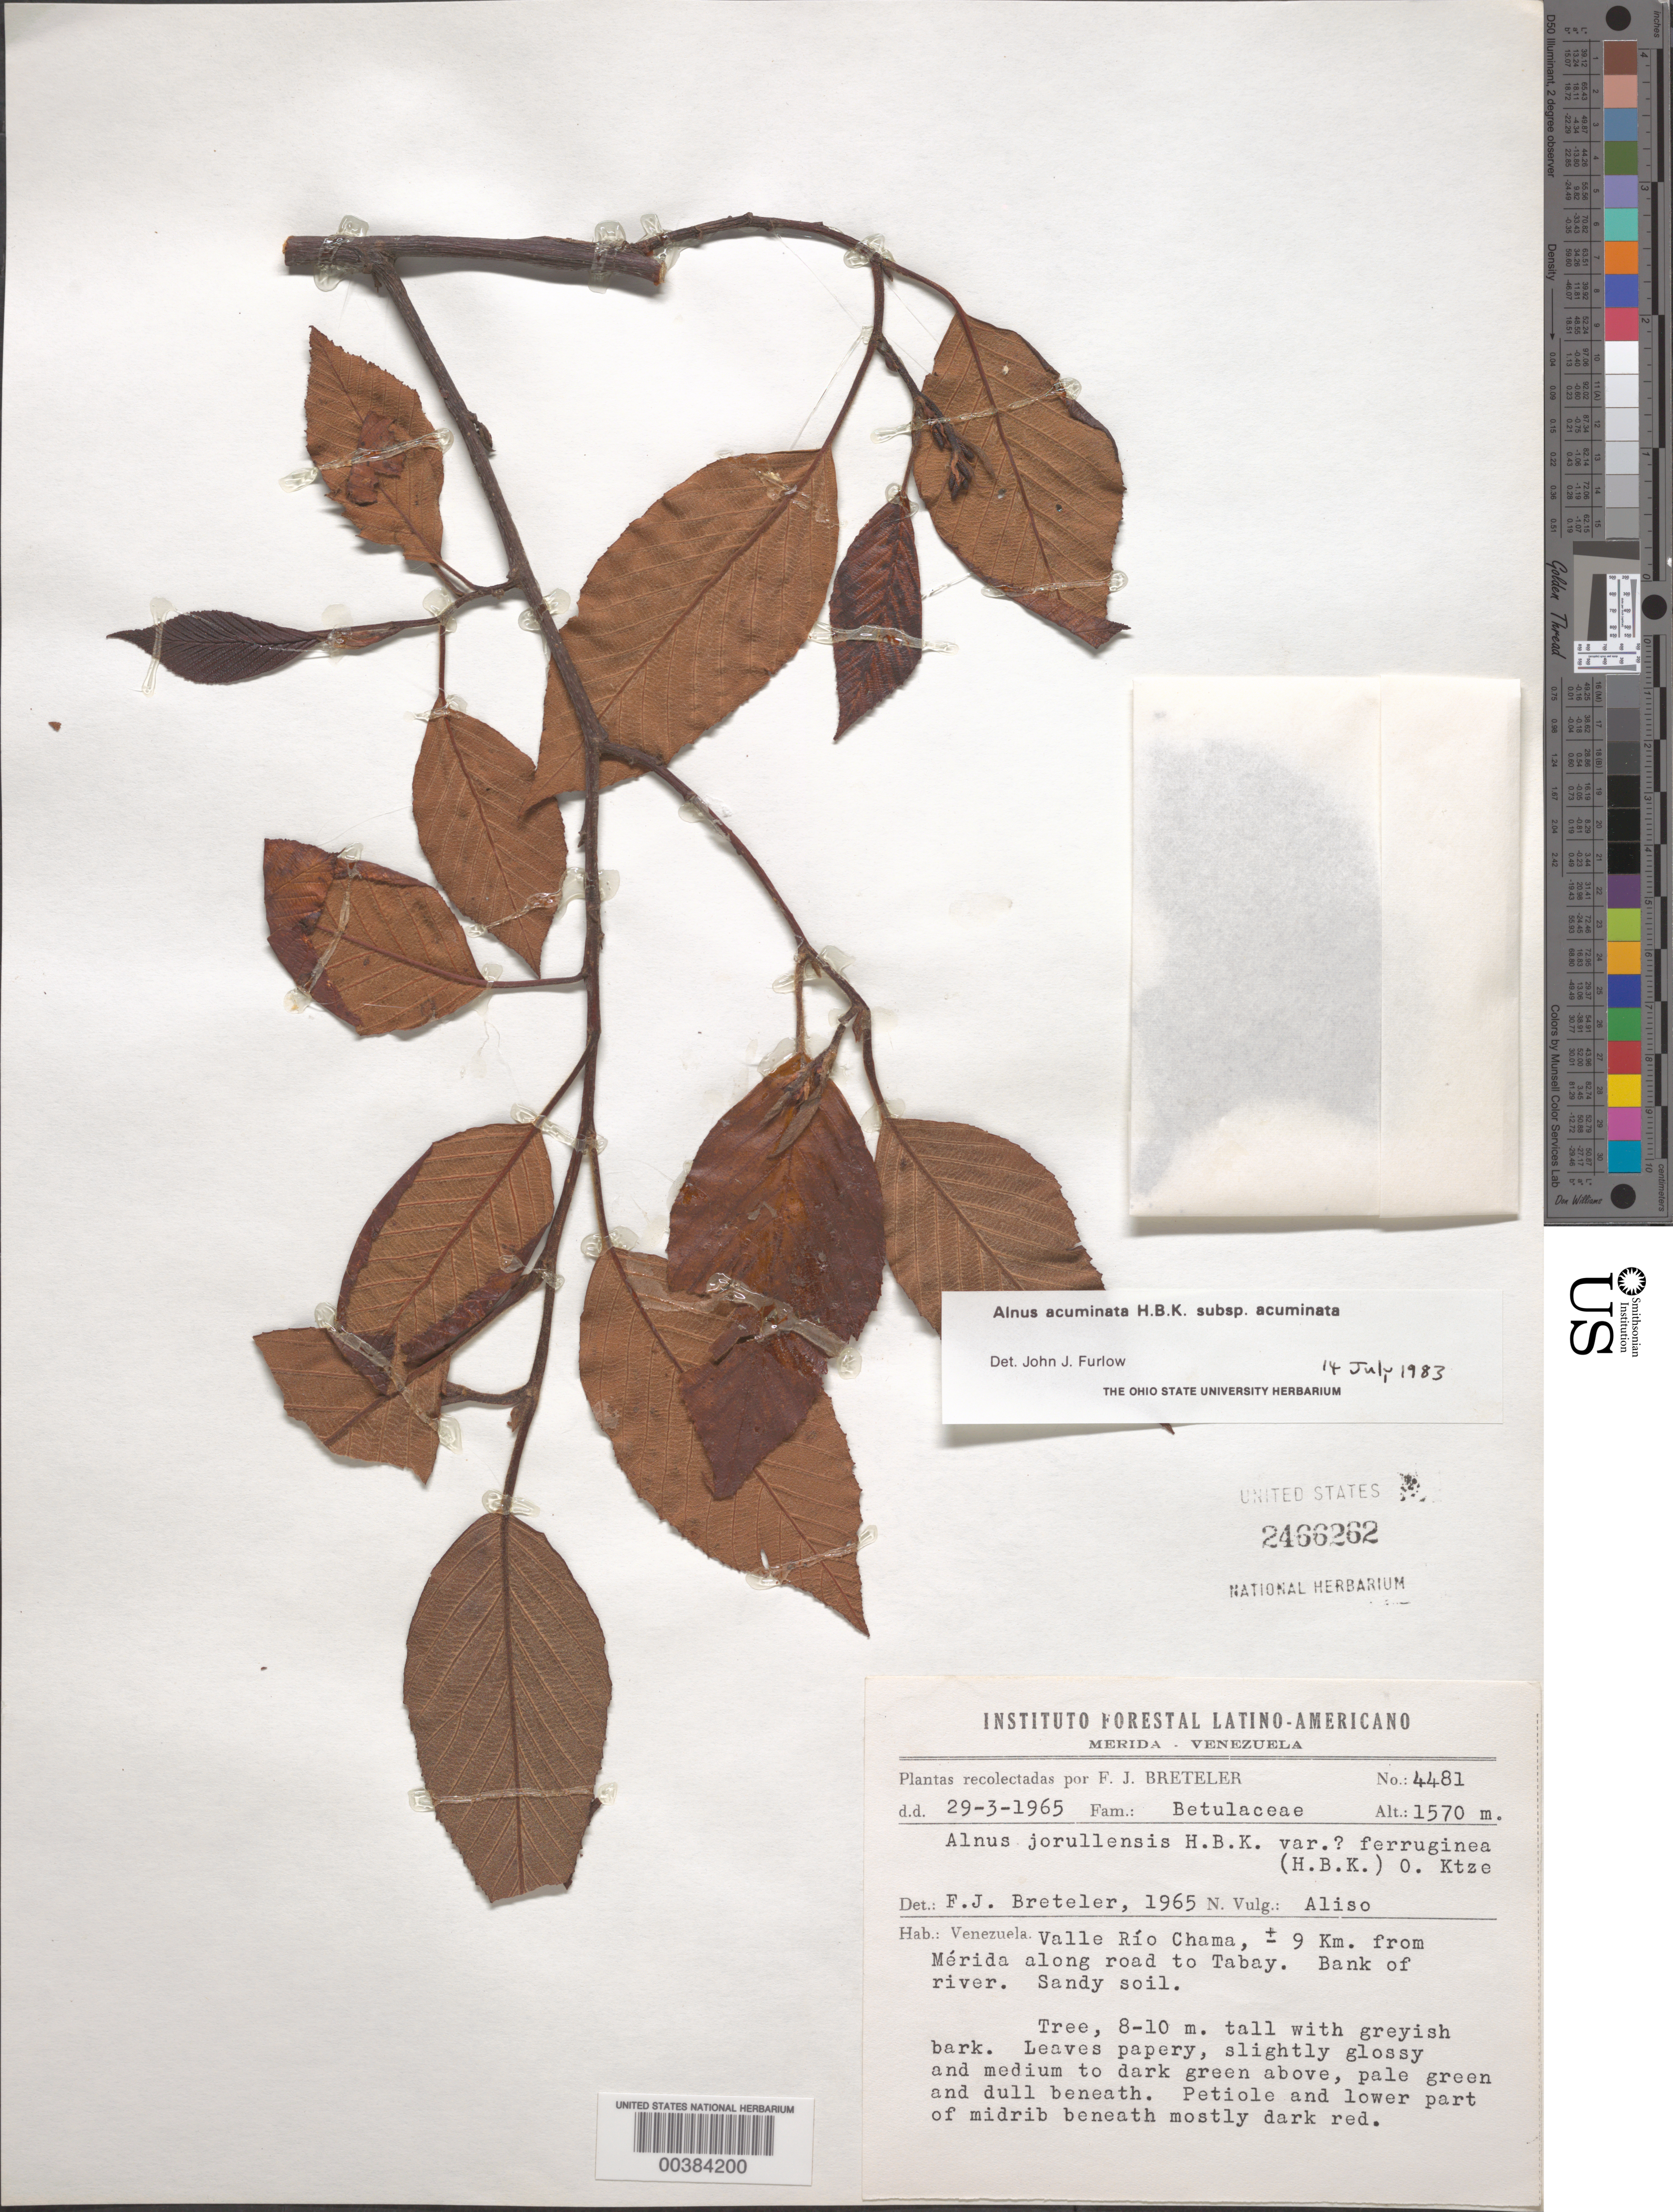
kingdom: Plantae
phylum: Tracheophyta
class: Magnoliopsida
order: Fagales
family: Betulaceae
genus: Alnus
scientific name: Alnus acuminata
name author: Kunth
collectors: F. J. Breteler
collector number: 4481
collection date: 1965-03-29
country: Venezuela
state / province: Mérida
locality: Valle Río Chama, ± 9 Km. from Mérida along road to Tabay. Bank of river.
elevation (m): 1570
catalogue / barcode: US 2466262